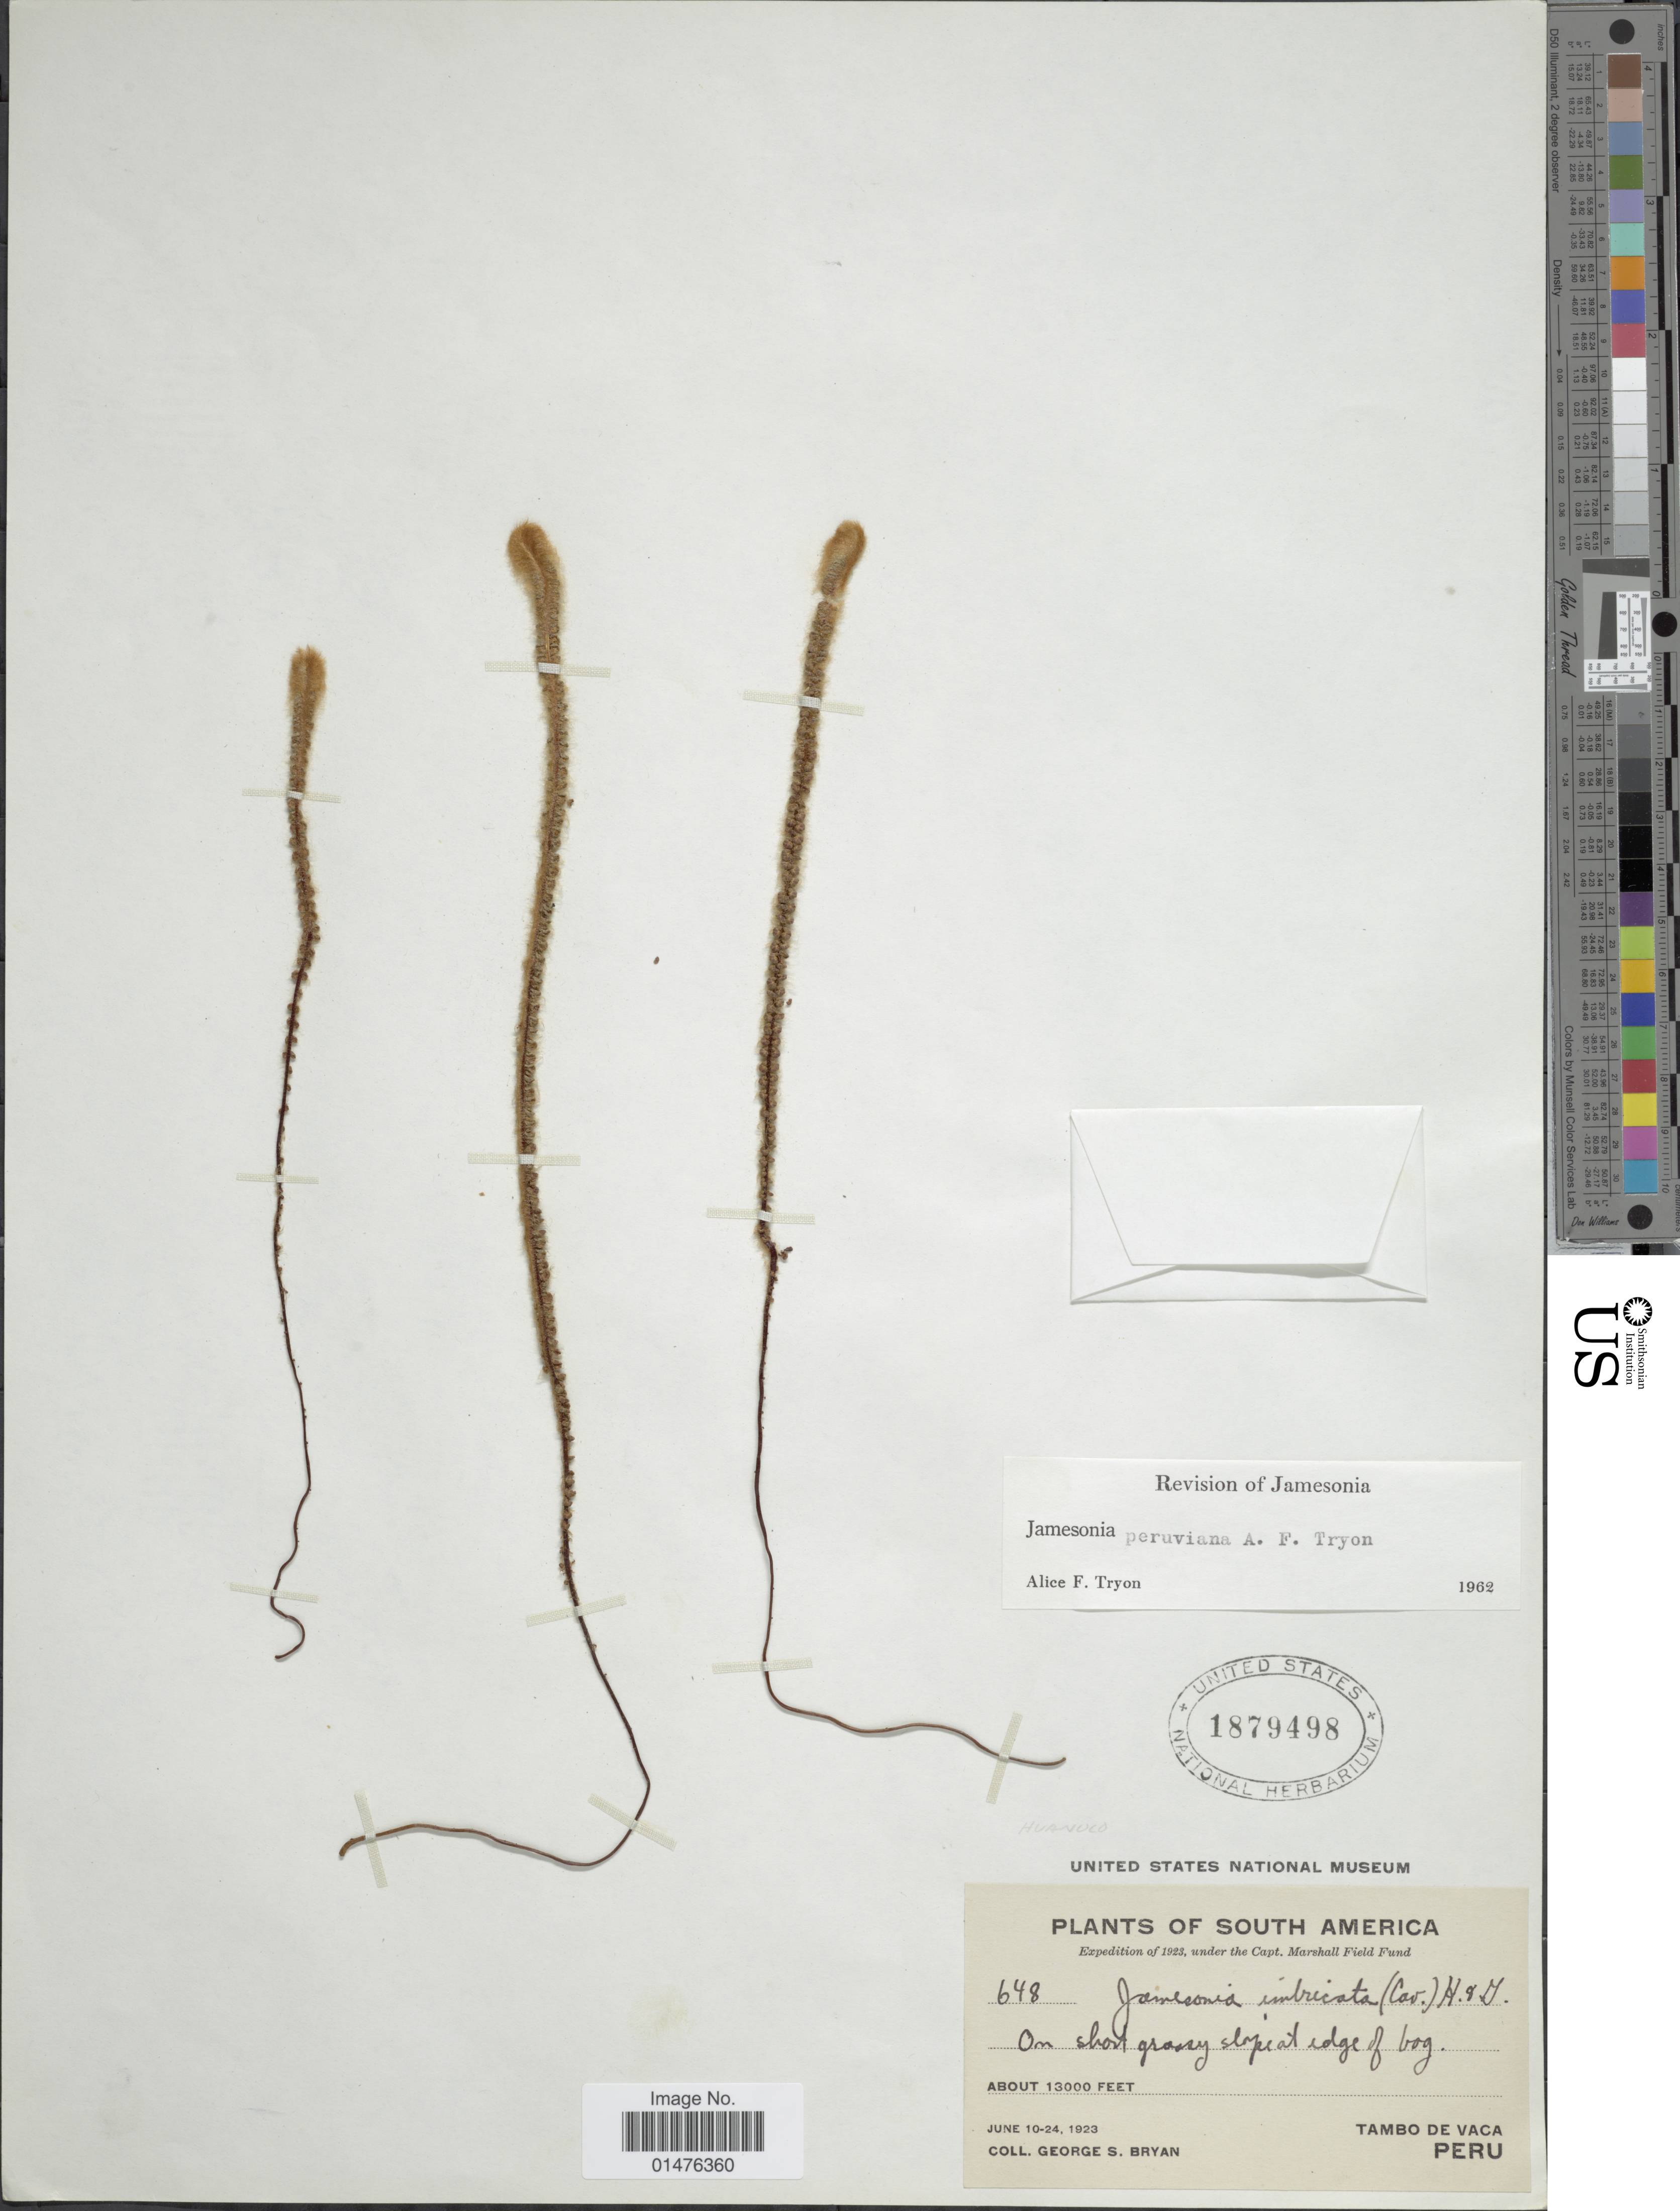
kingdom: Plantae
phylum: Tracheophyta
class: Polypodiopsida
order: Polypodiales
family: Pteridaceae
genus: Jamesonia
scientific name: Jamesonia peruviana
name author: A.F. Tryon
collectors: G. S. Bryan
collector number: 648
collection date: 1923-06-10/1923-06-24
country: Peru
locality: Tanbo de Vaca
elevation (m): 3962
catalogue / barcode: US 1879498